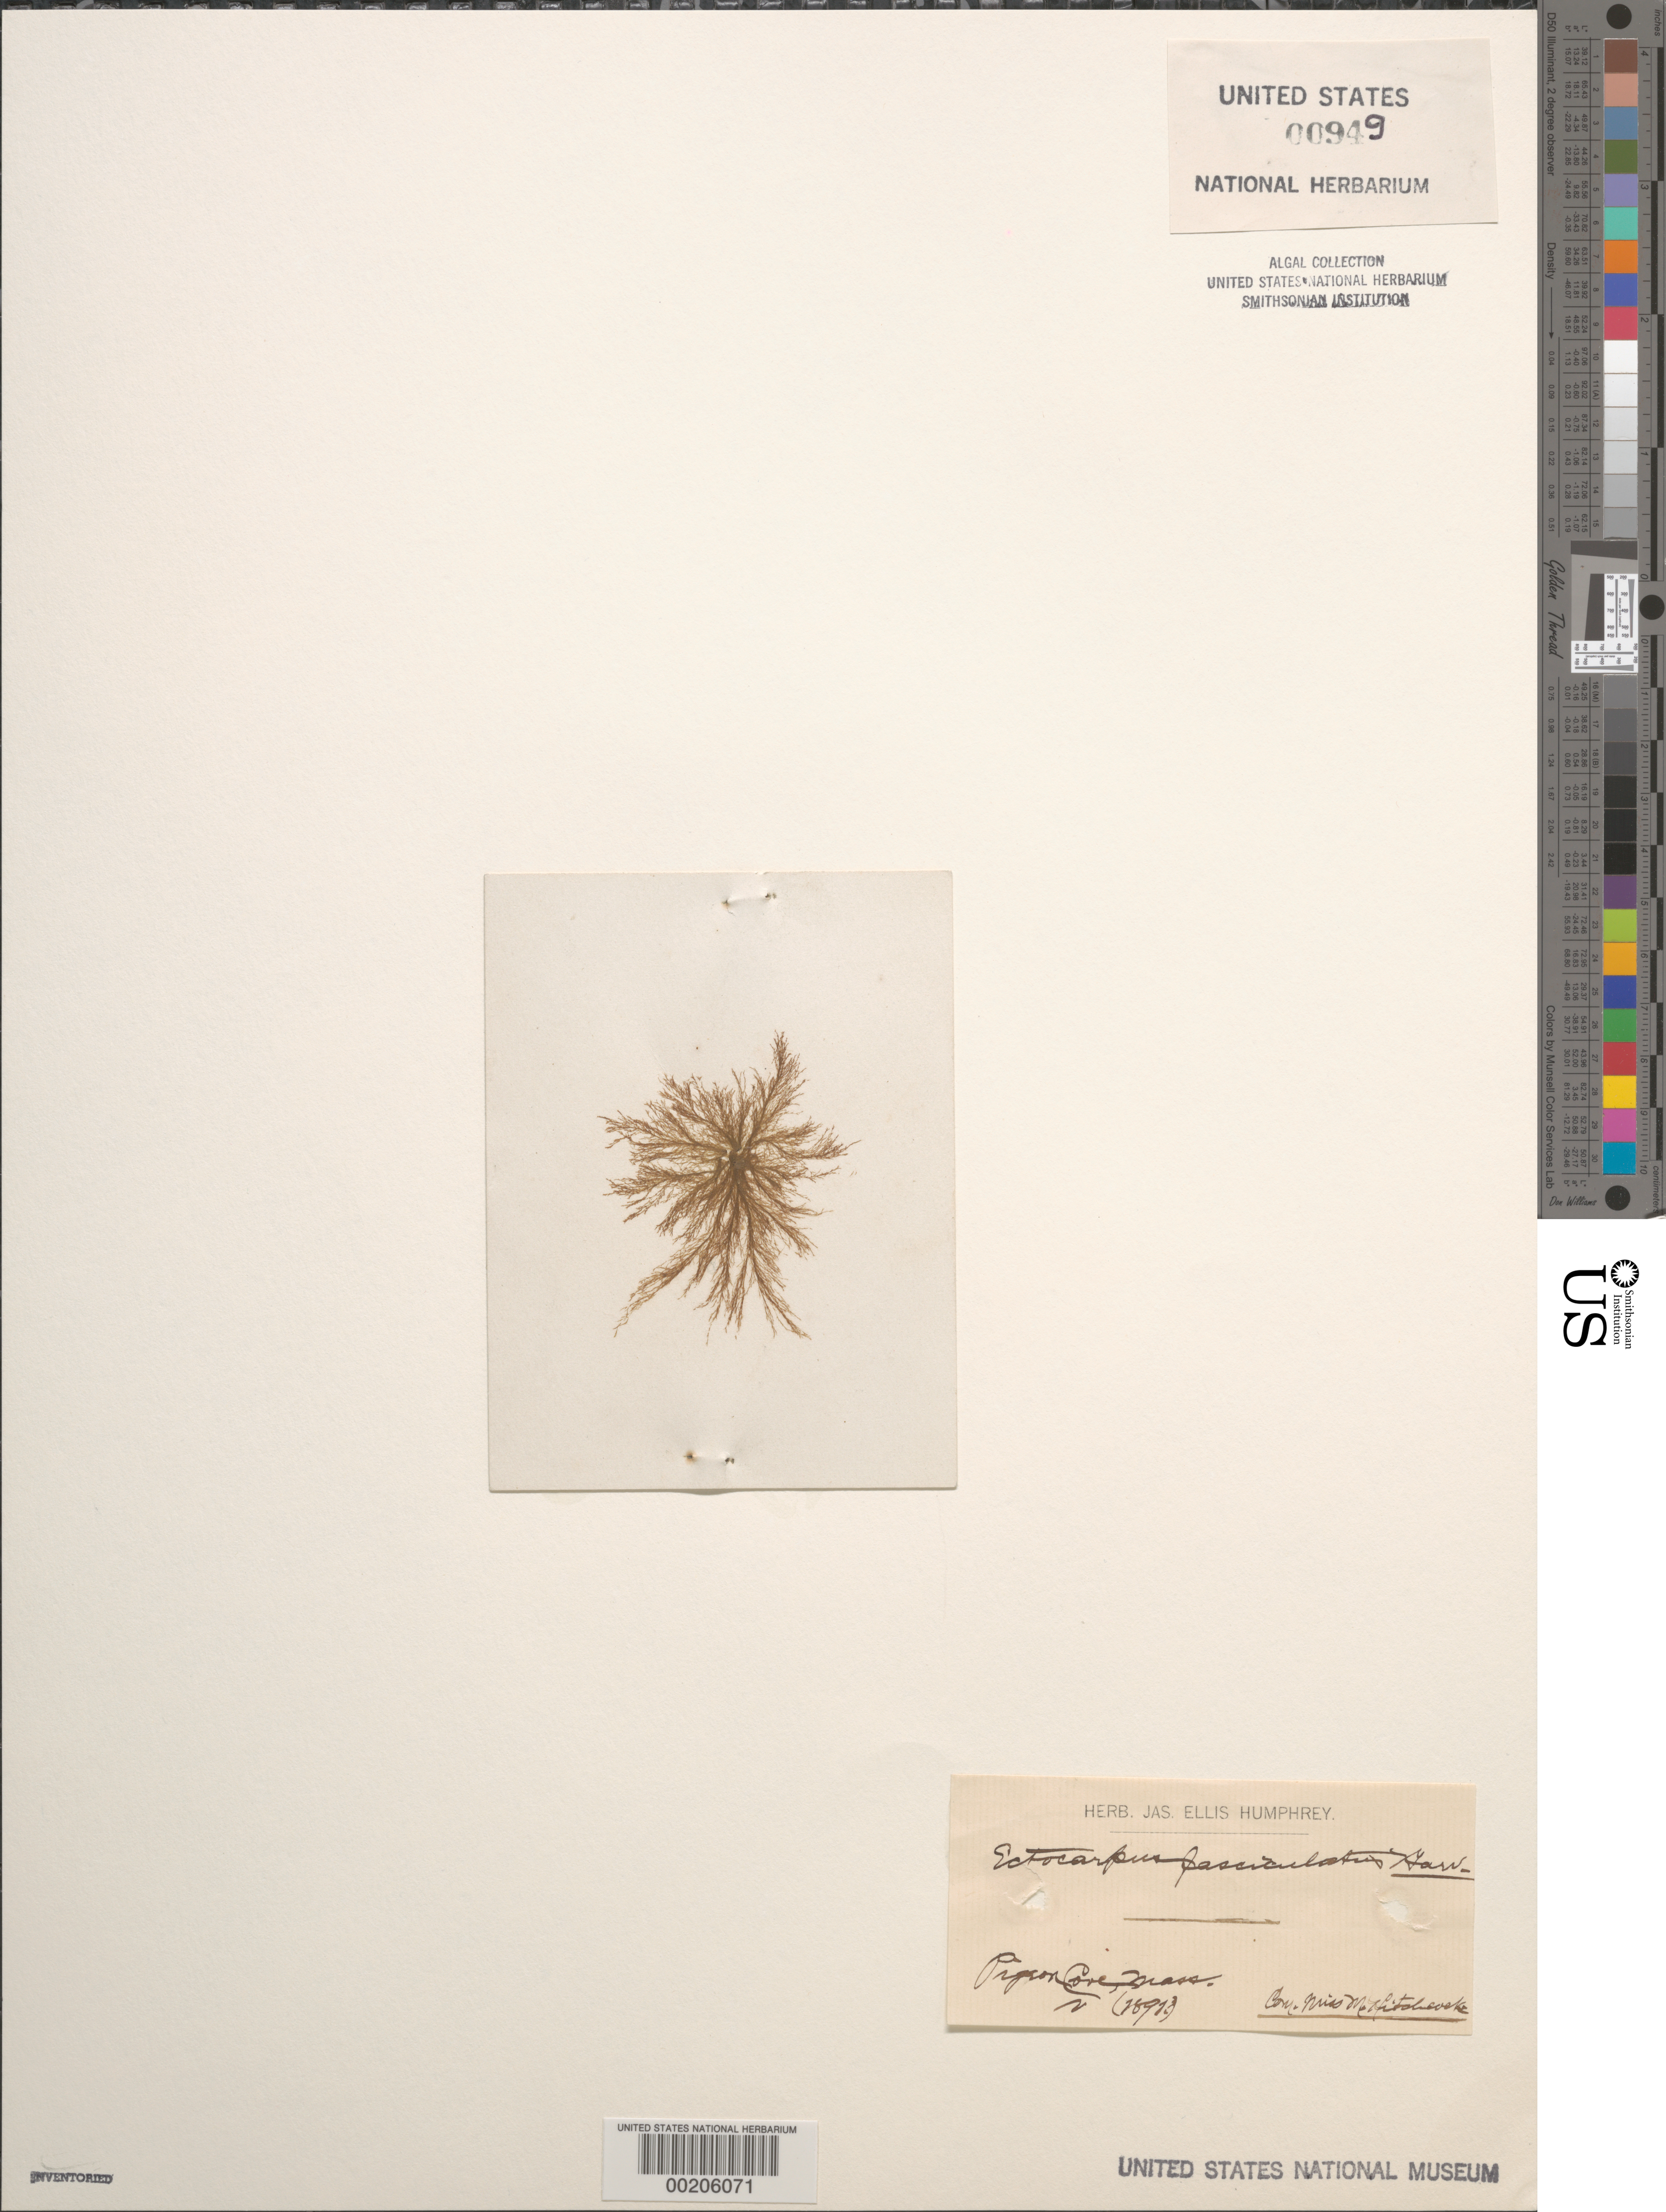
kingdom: Chromista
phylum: Ochrophyta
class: Phaeophyceae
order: Ectocarpales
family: Ectocarpaceae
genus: Ectocarpus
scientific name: Ectocarpus fasciculatus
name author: Harv.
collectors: M. Hitchcock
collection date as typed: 1891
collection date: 1891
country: United States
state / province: Massachusetts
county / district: Essex County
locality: Pigeon Cove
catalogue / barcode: US 949